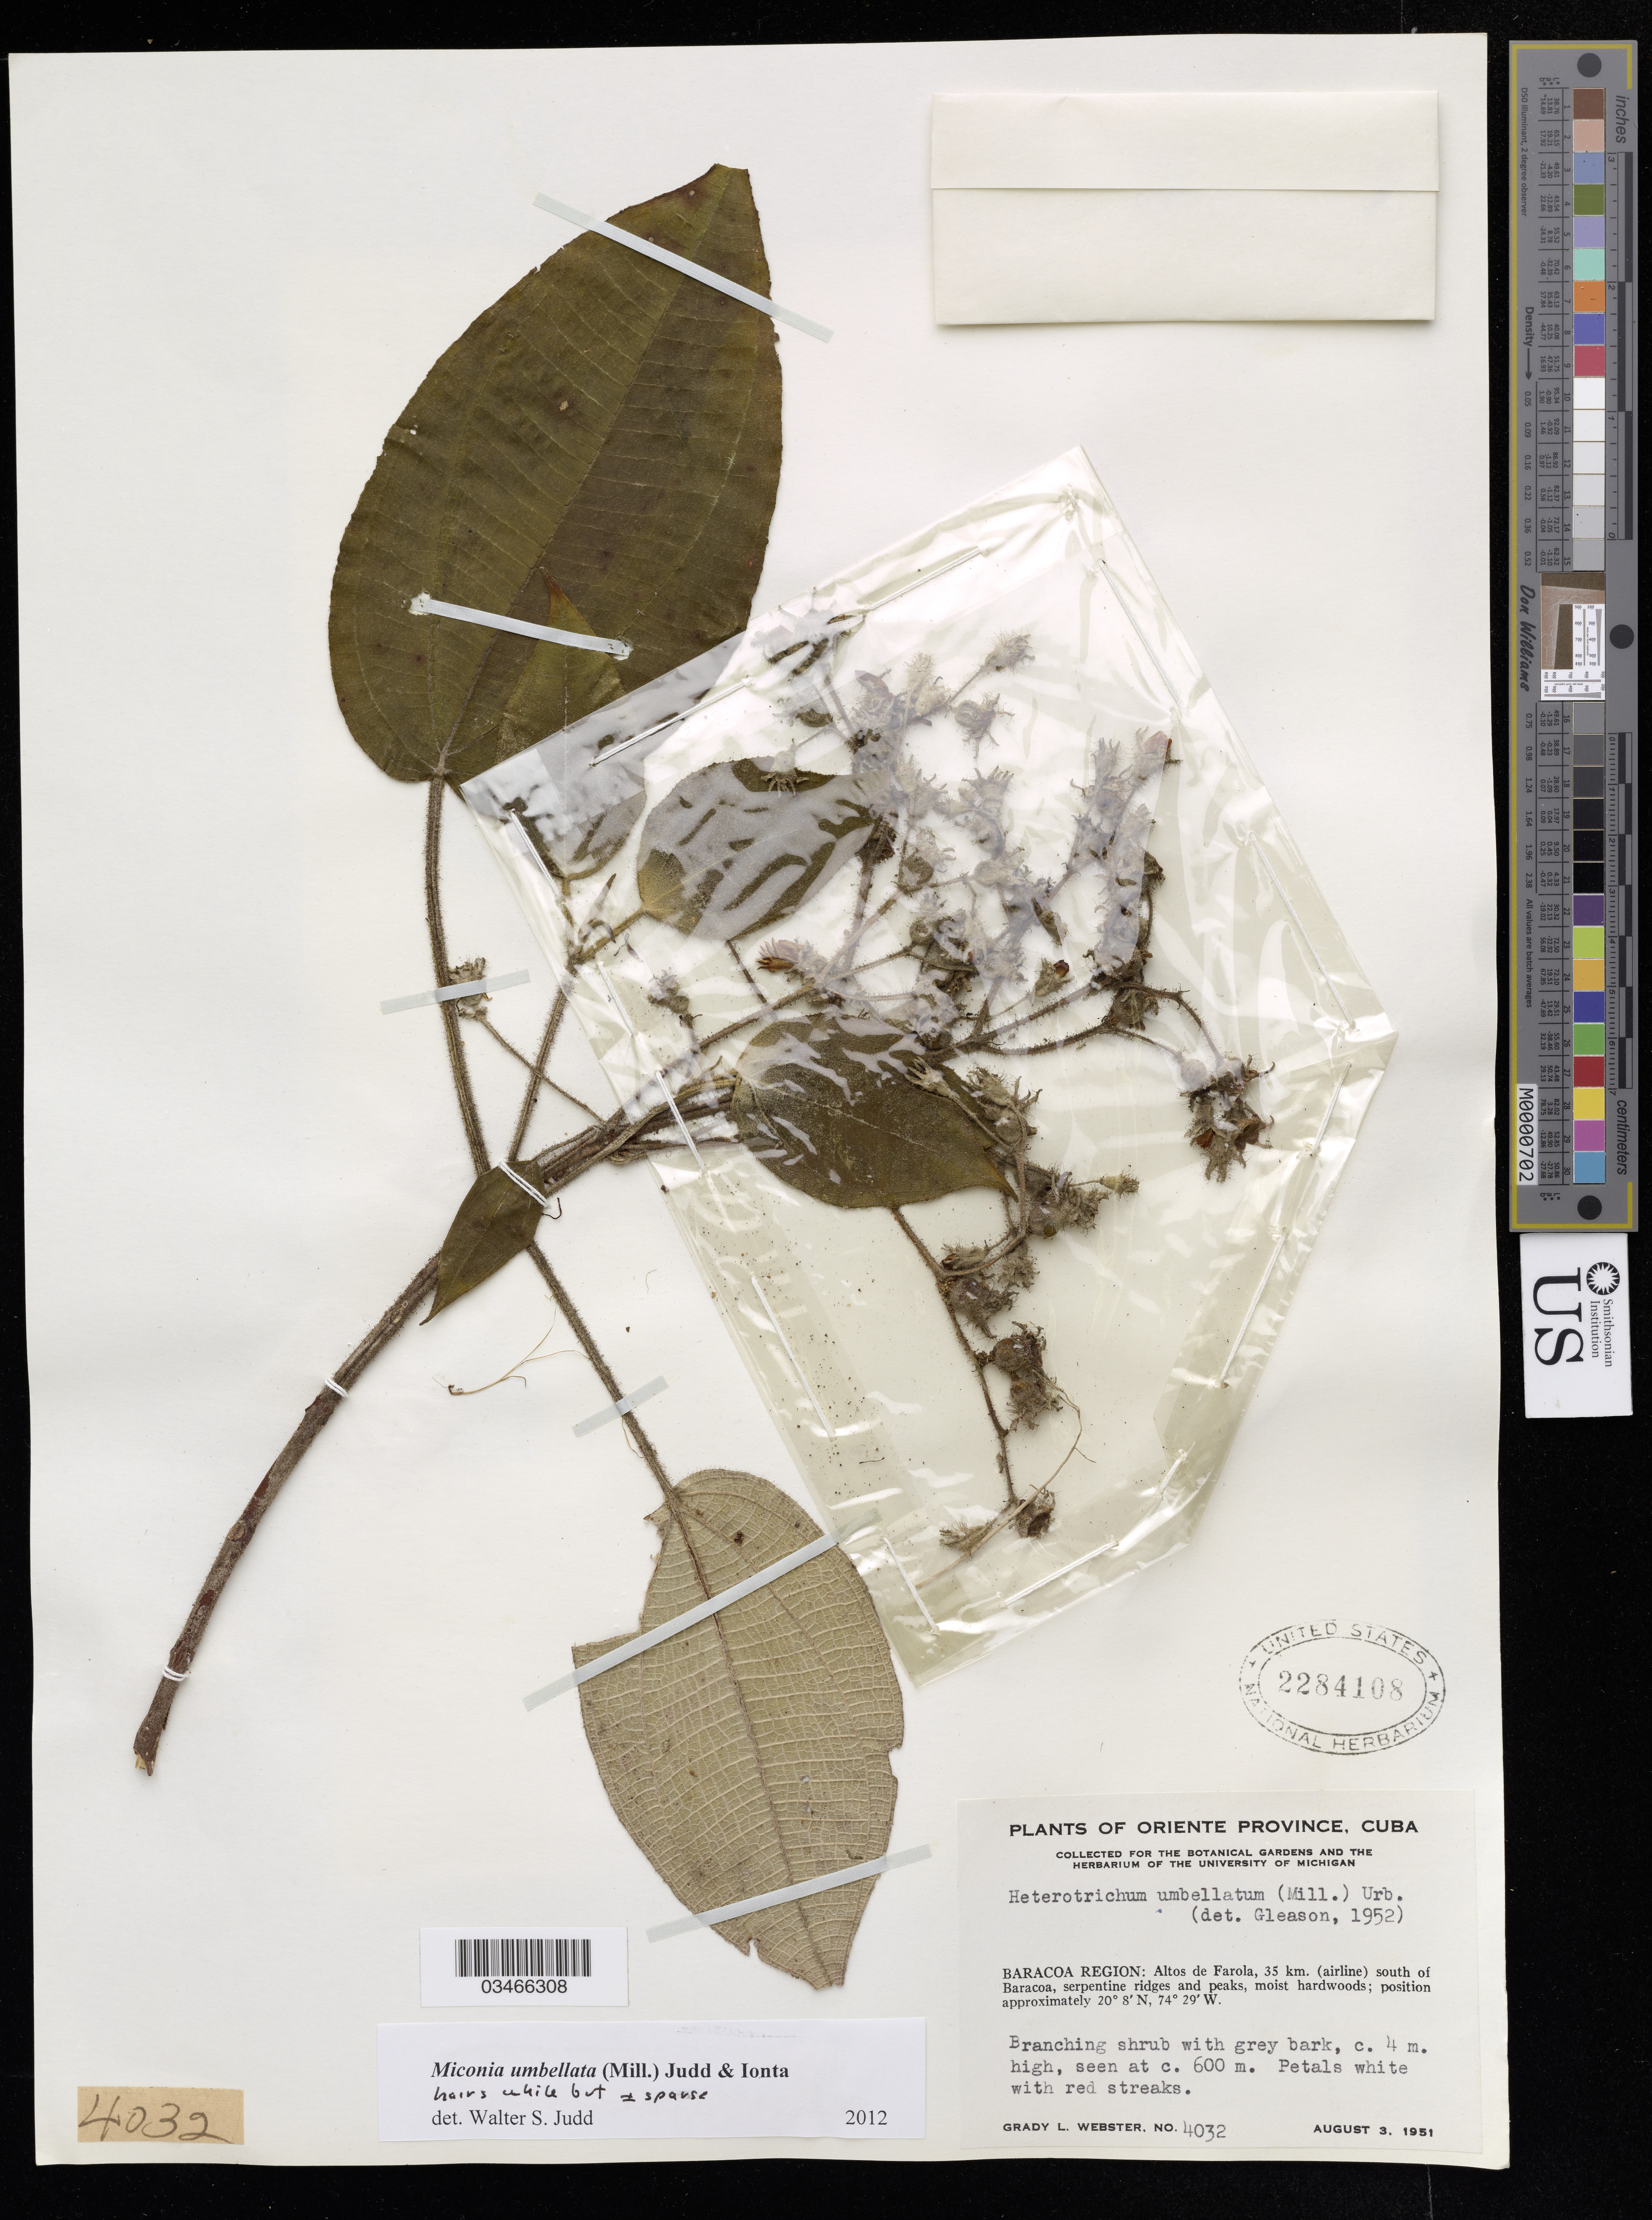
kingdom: Plantae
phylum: Tracheophyta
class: Magnoliopsida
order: Myrtales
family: Melastomataceae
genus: Miconia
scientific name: Miconia umbellata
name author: (Mill.) Judd & Ionta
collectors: G. L. Webster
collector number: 4032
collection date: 1951-08-03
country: Cuba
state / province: Oriente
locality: Baracoa Region: Altos de Farola, 35 km. (airline) south of Baracoa.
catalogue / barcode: US 2284108